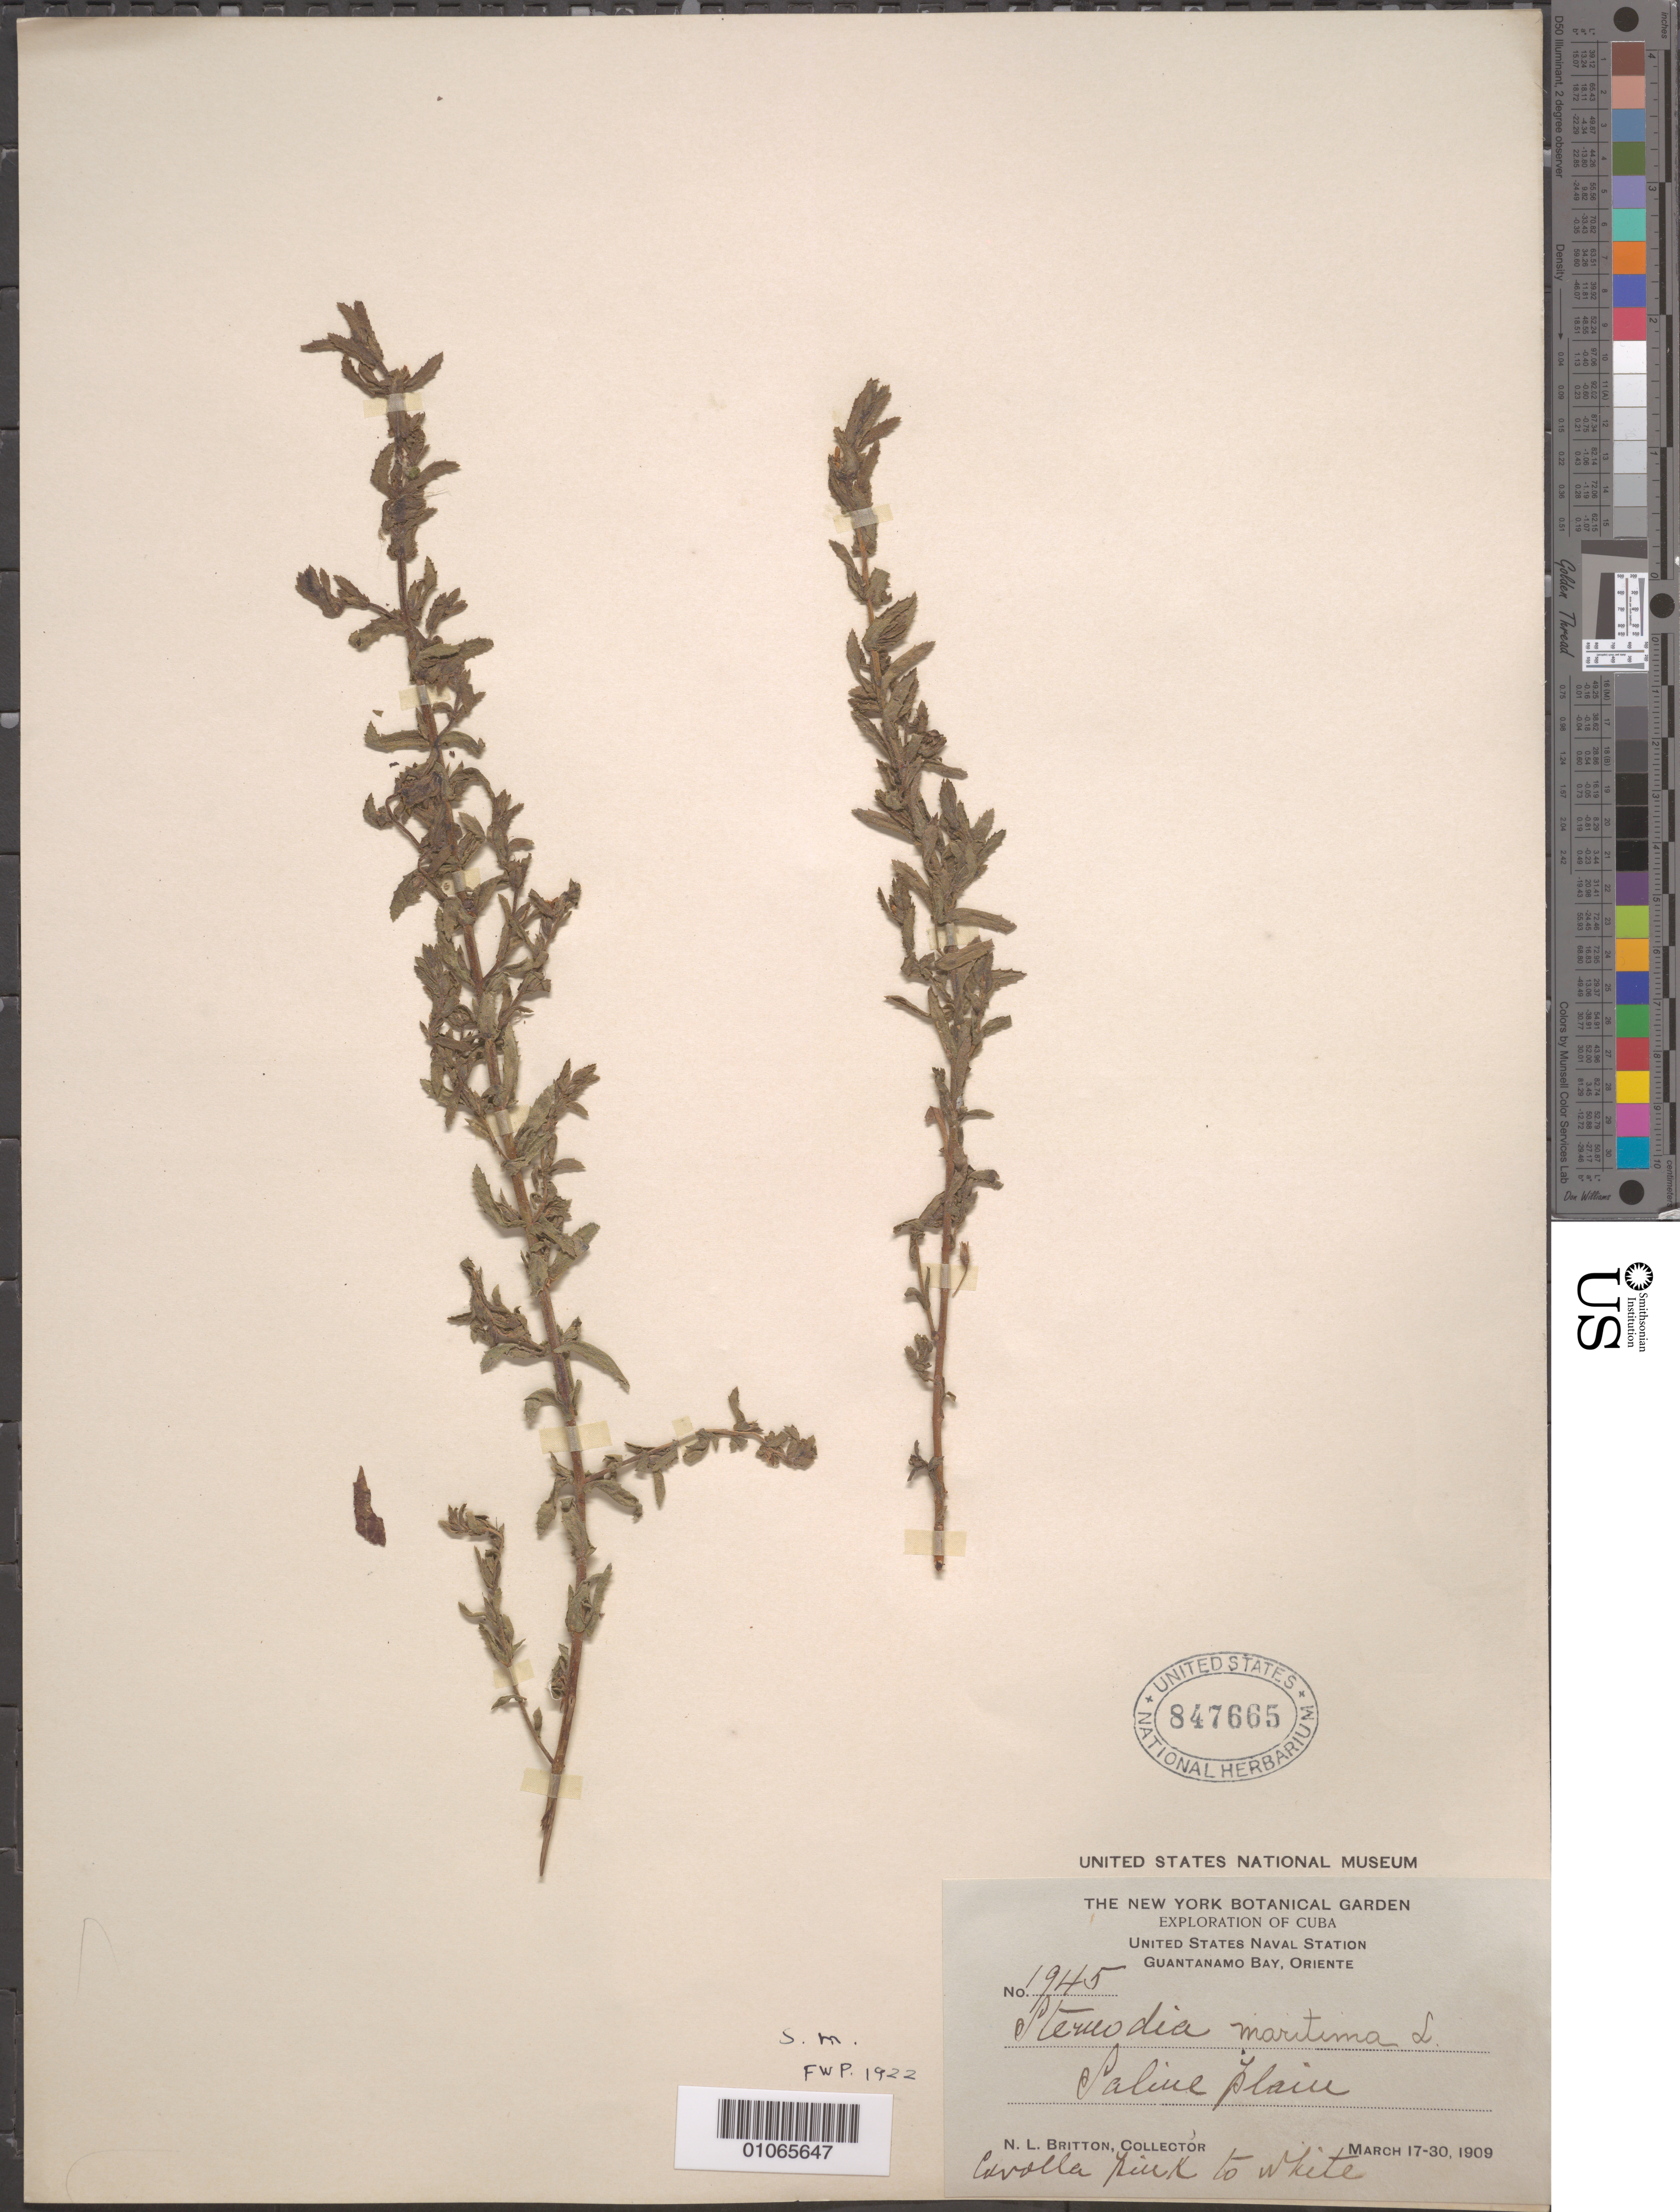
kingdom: Plantae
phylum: Tracheophyta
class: Magnoliopsida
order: Lamiales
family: Plantaginaceae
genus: Stemodia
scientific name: Stemodia maritima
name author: L.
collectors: N. Britton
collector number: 1945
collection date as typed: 17 Mar 1909 to 30 Mar 1909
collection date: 1909-03-17/1909-03-30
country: Cuba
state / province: Guantanamo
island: Cuba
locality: Guantánamo Bay Saline Plain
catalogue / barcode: US 847665